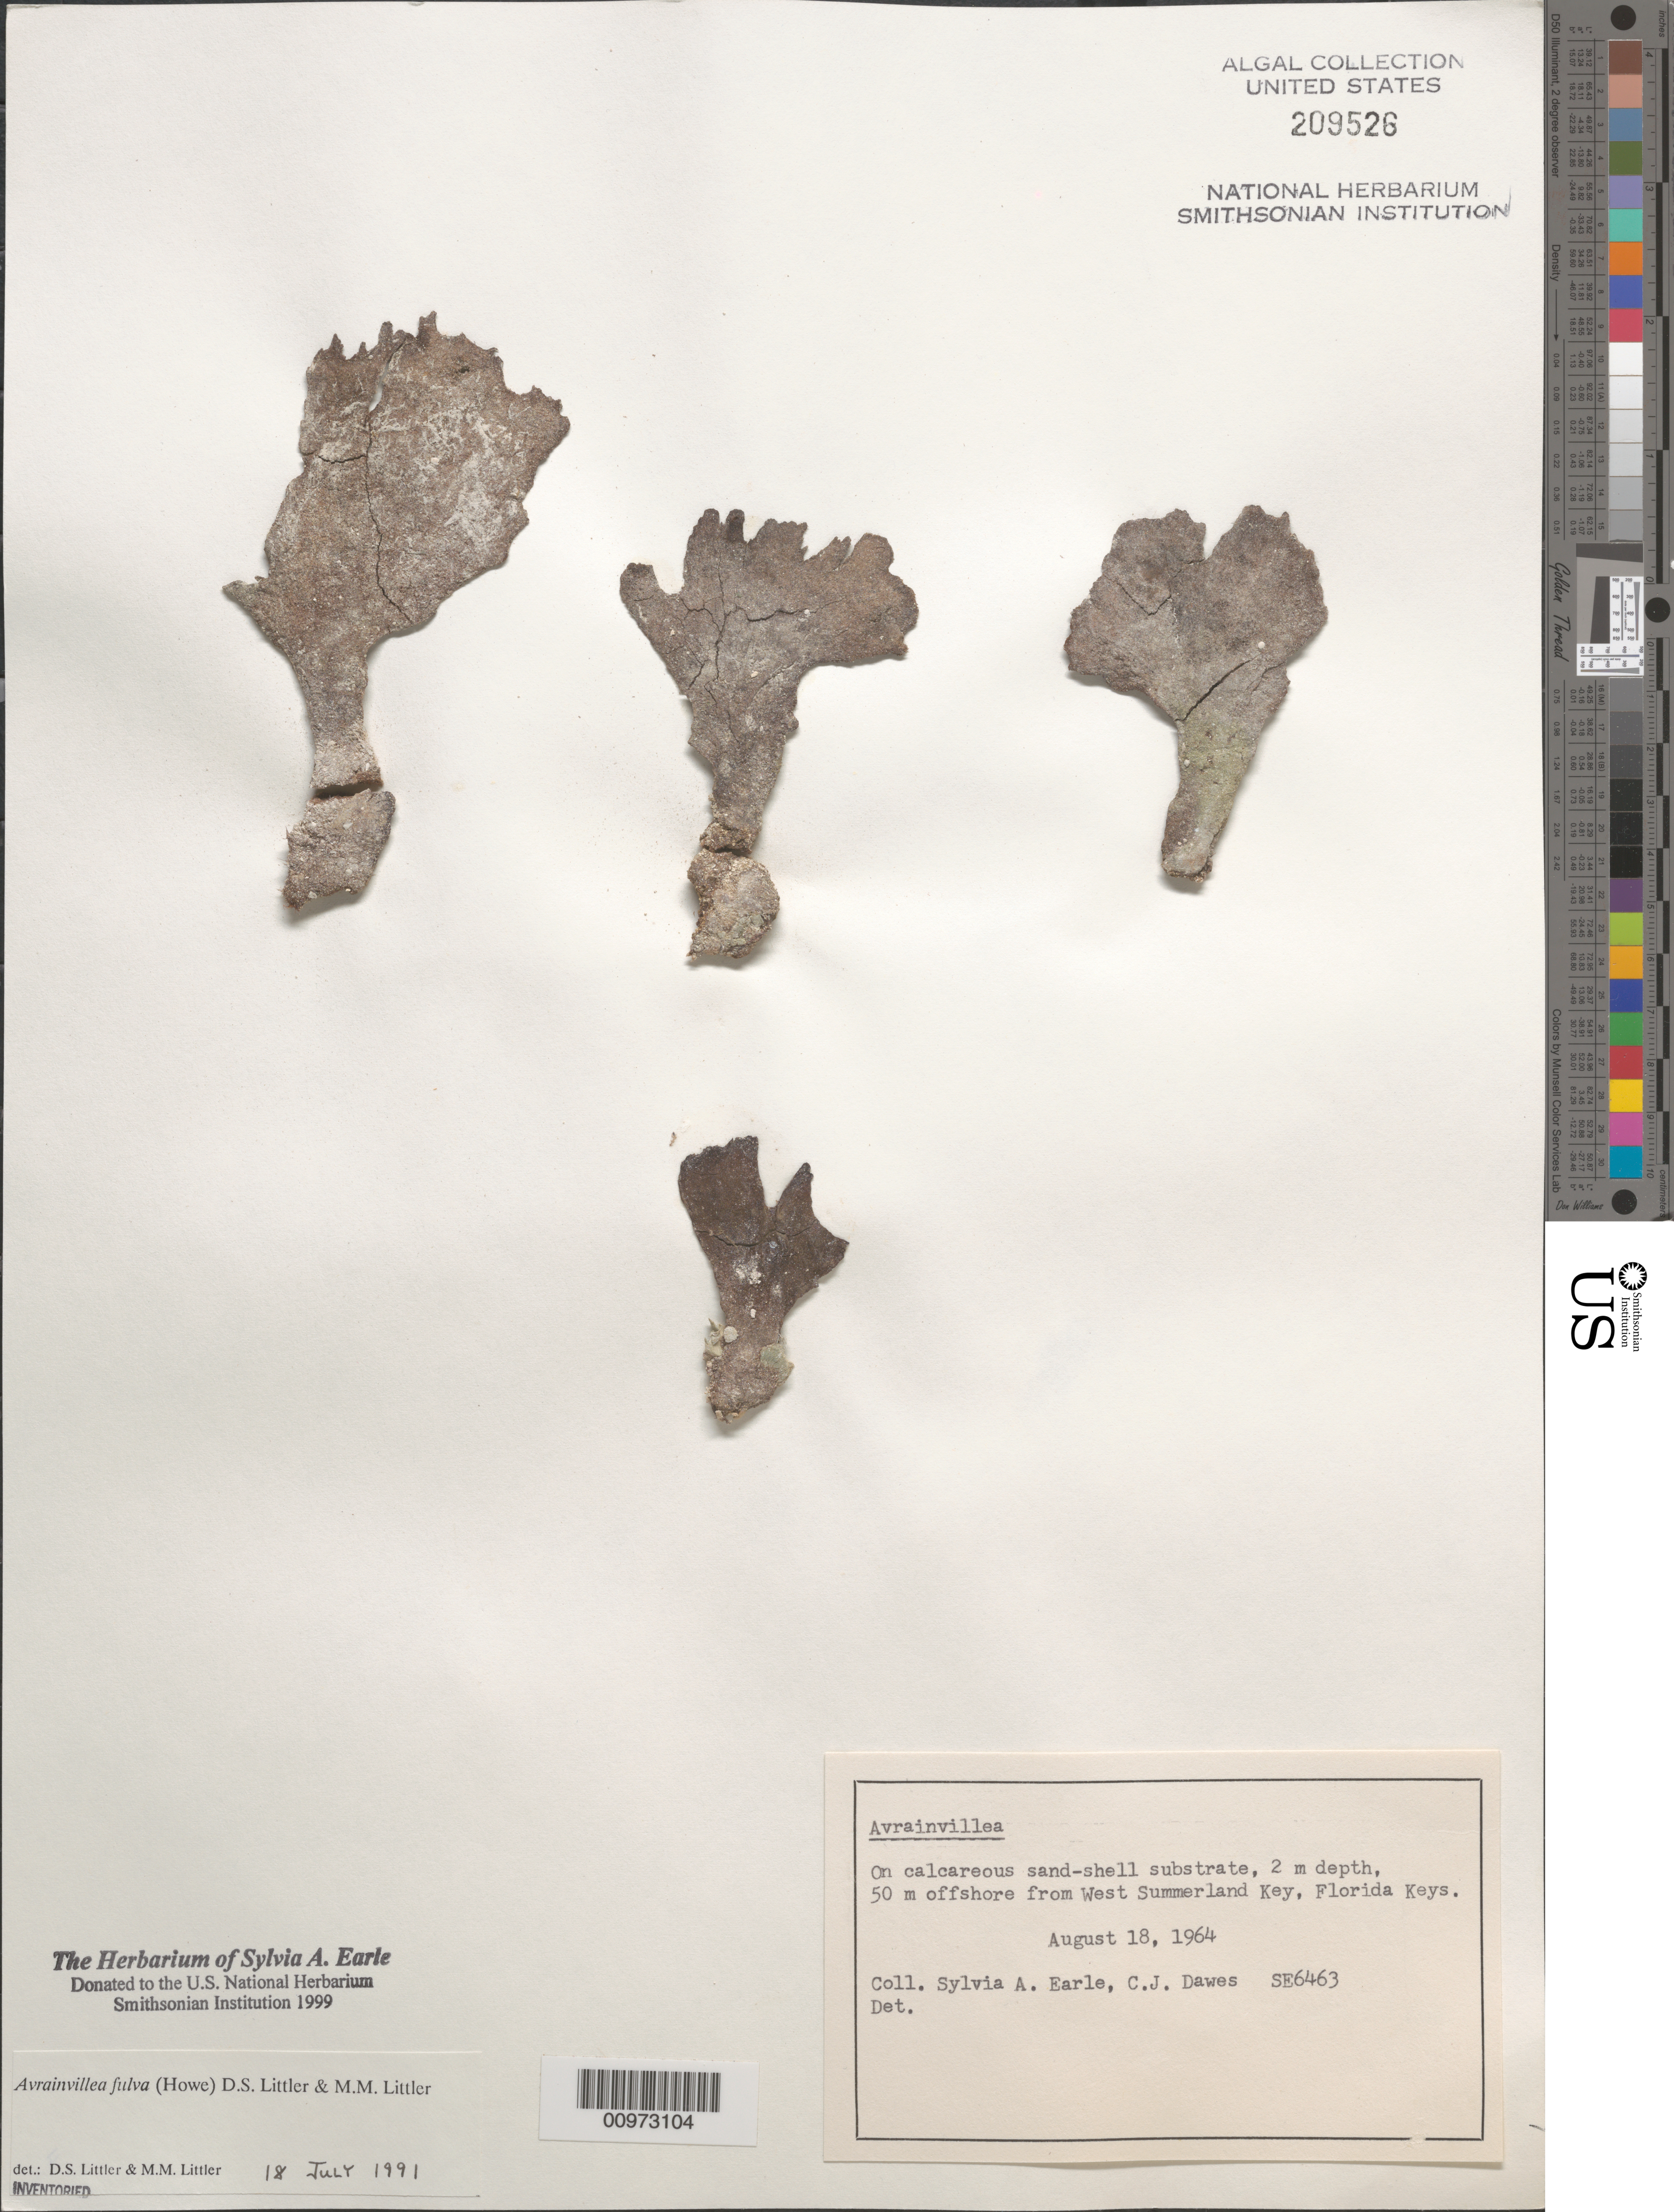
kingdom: Plantae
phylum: Chlorophyta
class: Ulvophyceae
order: Bryopsidales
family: Dichotomosiphonaceae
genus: Avrainvillea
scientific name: Avrainvillea fulva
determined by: Littler, D. S.; Littler, M. M.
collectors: S. A. Earle & C. Dawes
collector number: SE 6463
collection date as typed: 18 Aug 1964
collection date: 1964-08-18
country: United States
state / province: Florida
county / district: Monroe County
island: West Summerland Key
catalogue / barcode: US 209526